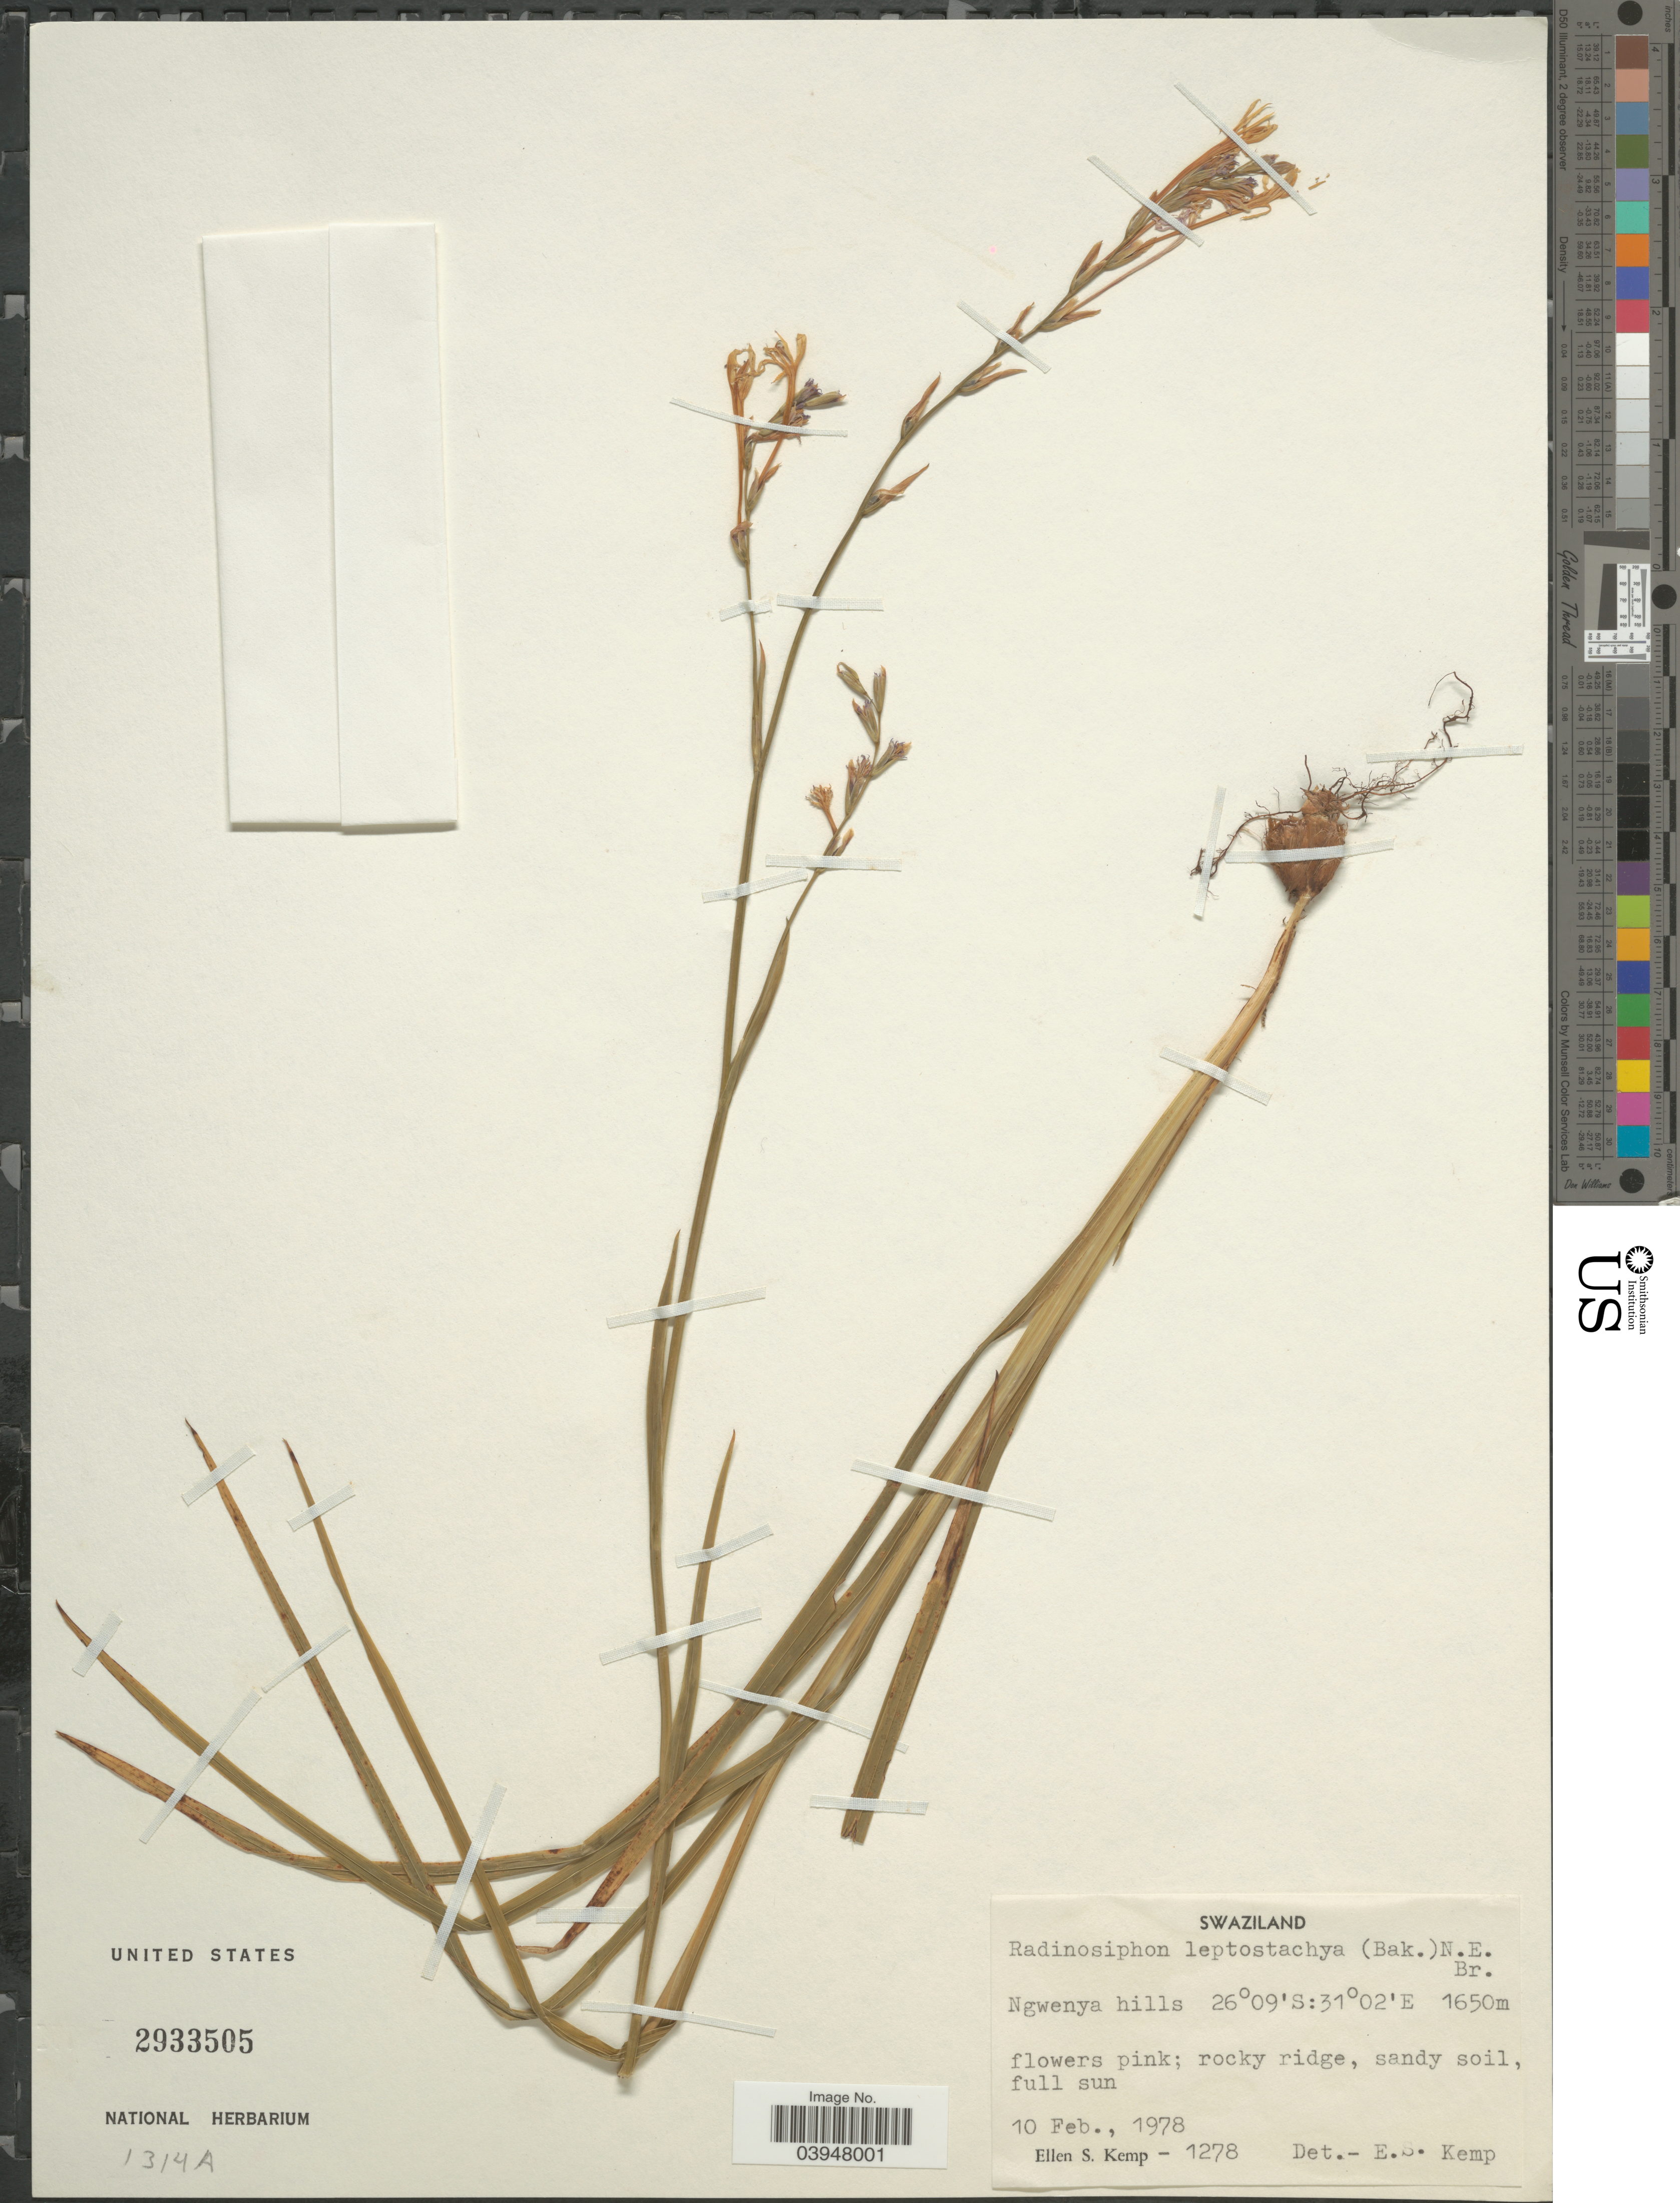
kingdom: Plantae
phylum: Tracheophyta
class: Liliopsida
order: Asparagales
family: Iridaceae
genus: Radinosiphon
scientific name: Radinosiphon leptostachya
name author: (Baker) N.E. Br.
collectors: E. S. Kemp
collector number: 1278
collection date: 1978-02-10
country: Eswatini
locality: Ngwenya hills.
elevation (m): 1650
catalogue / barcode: US 2933505